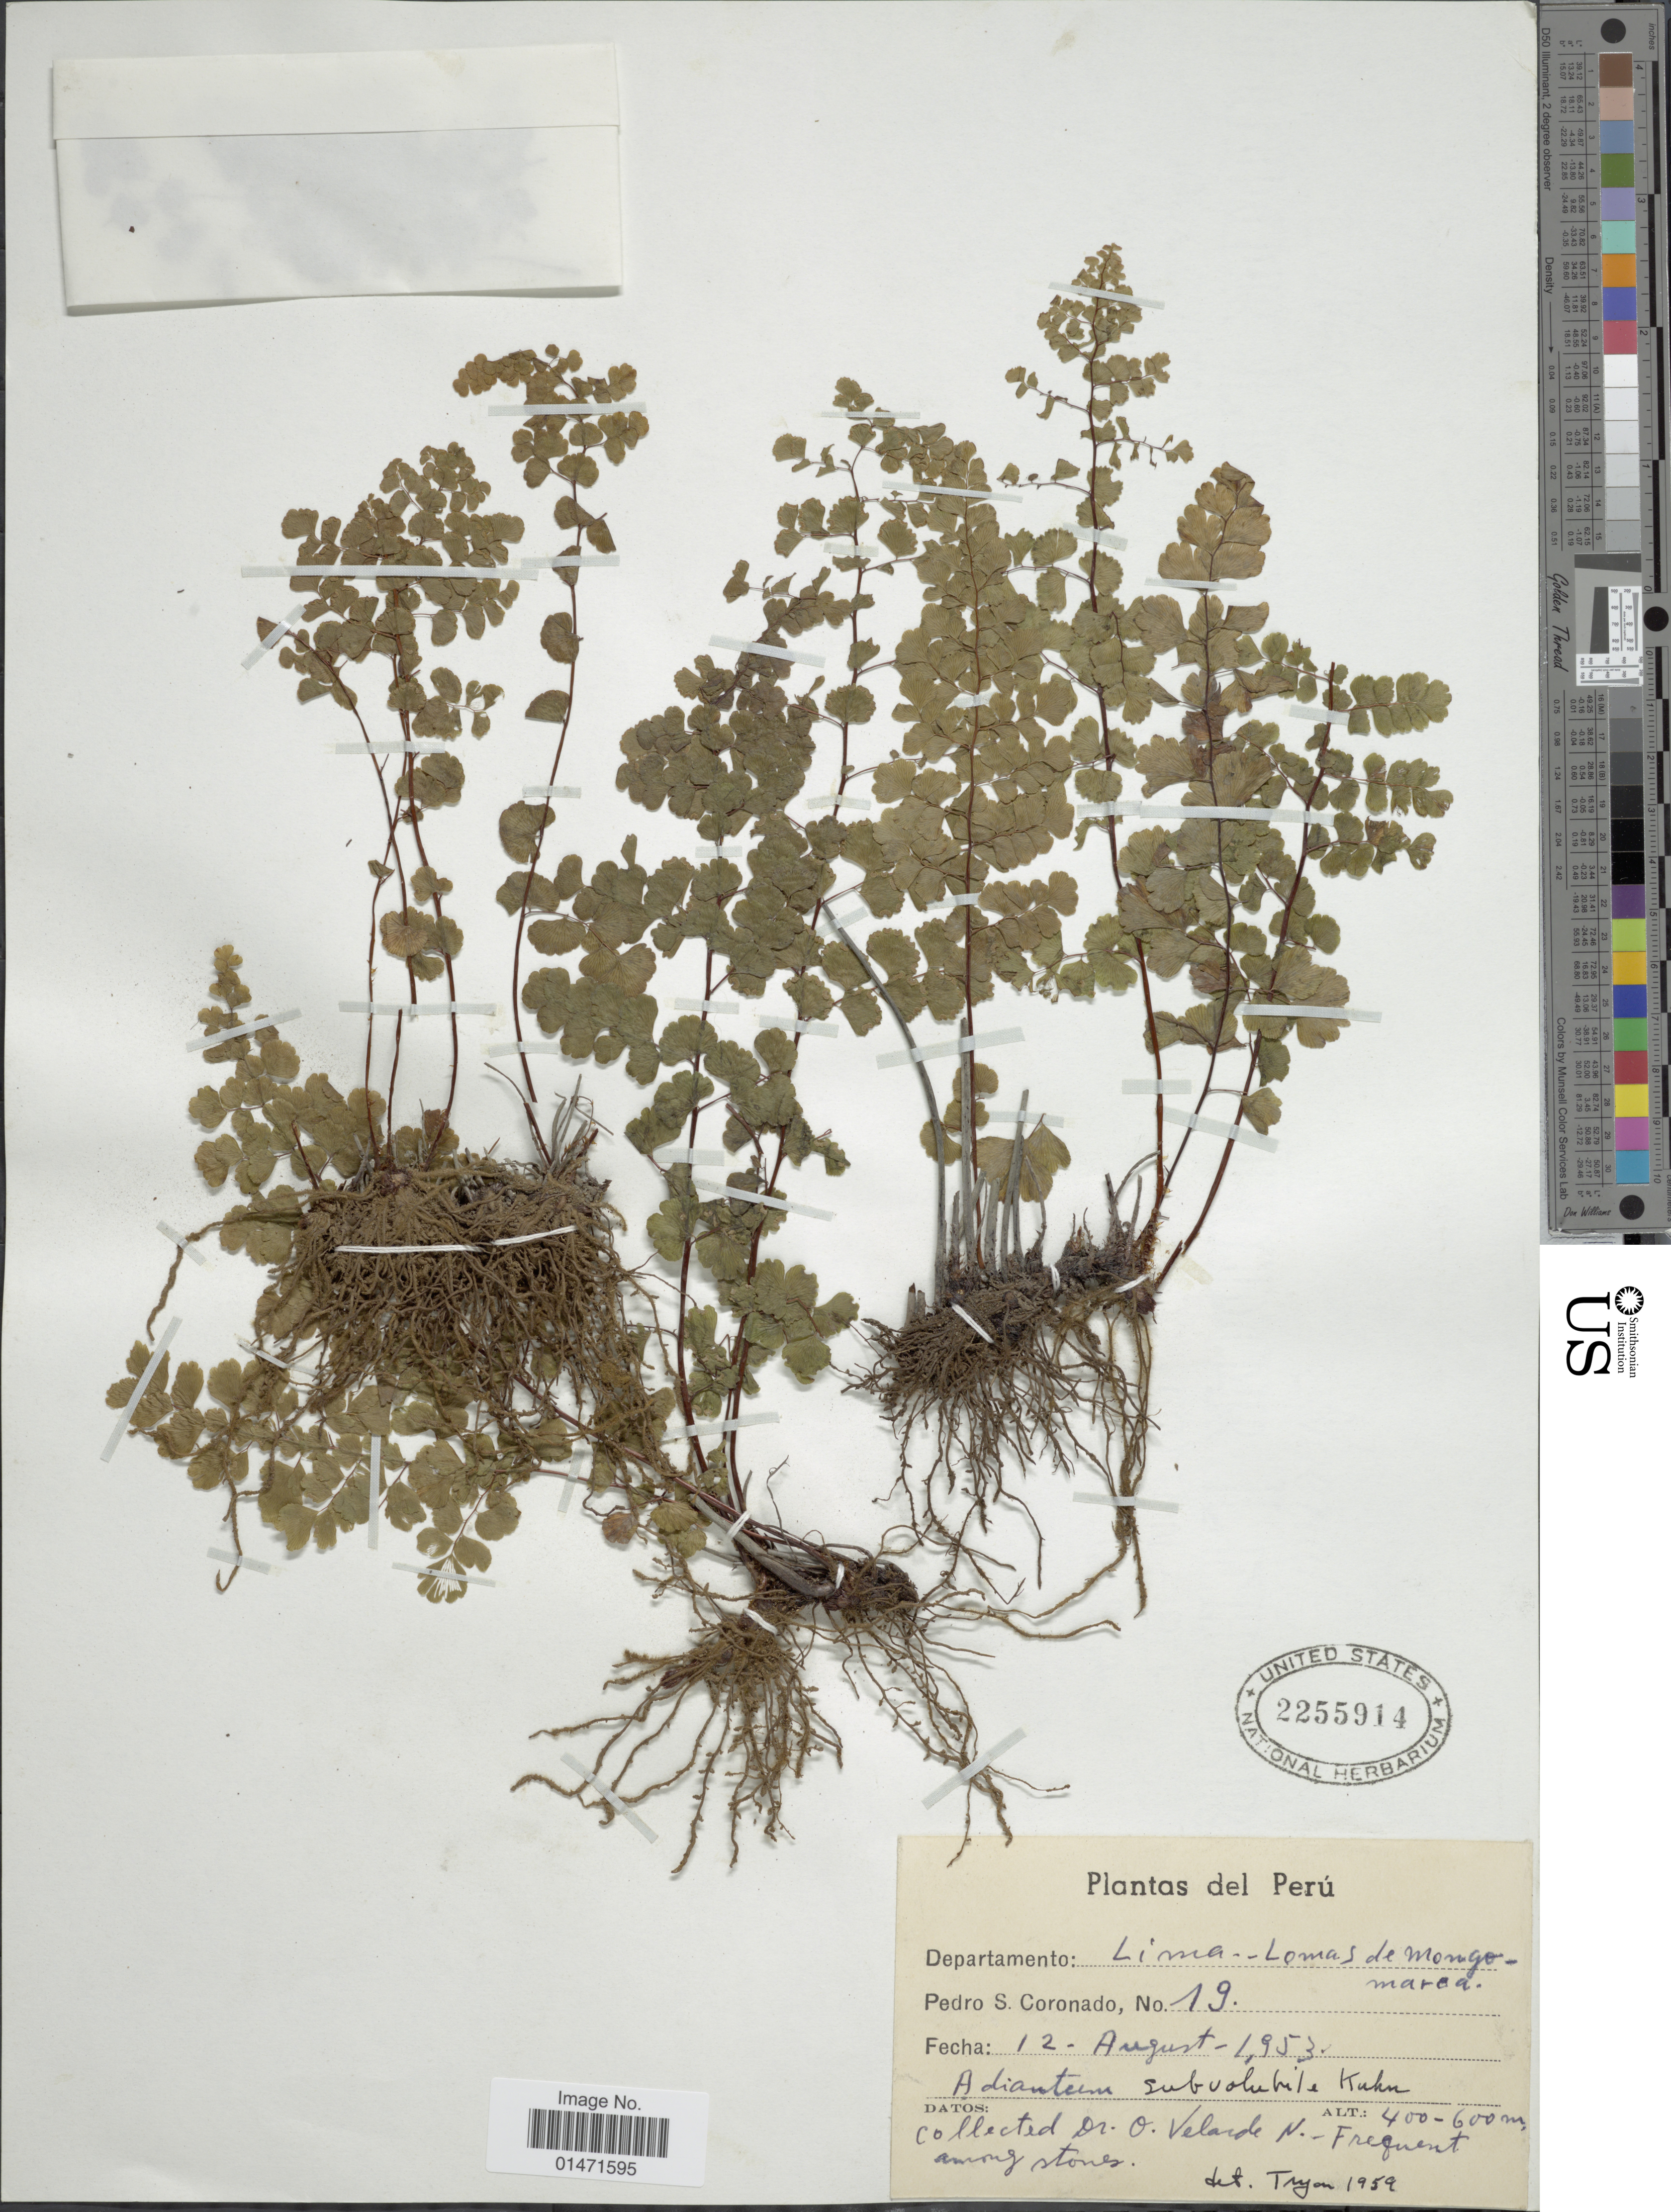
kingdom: Plantae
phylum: Tracheophyta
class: Polypodiopsida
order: Polypodiales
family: Pteridaceae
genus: Adiantum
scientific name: Adiantum subvolubile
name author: Mett. ex Kuhn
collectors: P. Coronado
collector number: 19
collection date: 1953-08-12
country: Peru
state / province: Lima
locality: Lomas de Mongomarca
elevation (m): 400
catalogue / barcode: US 2255914